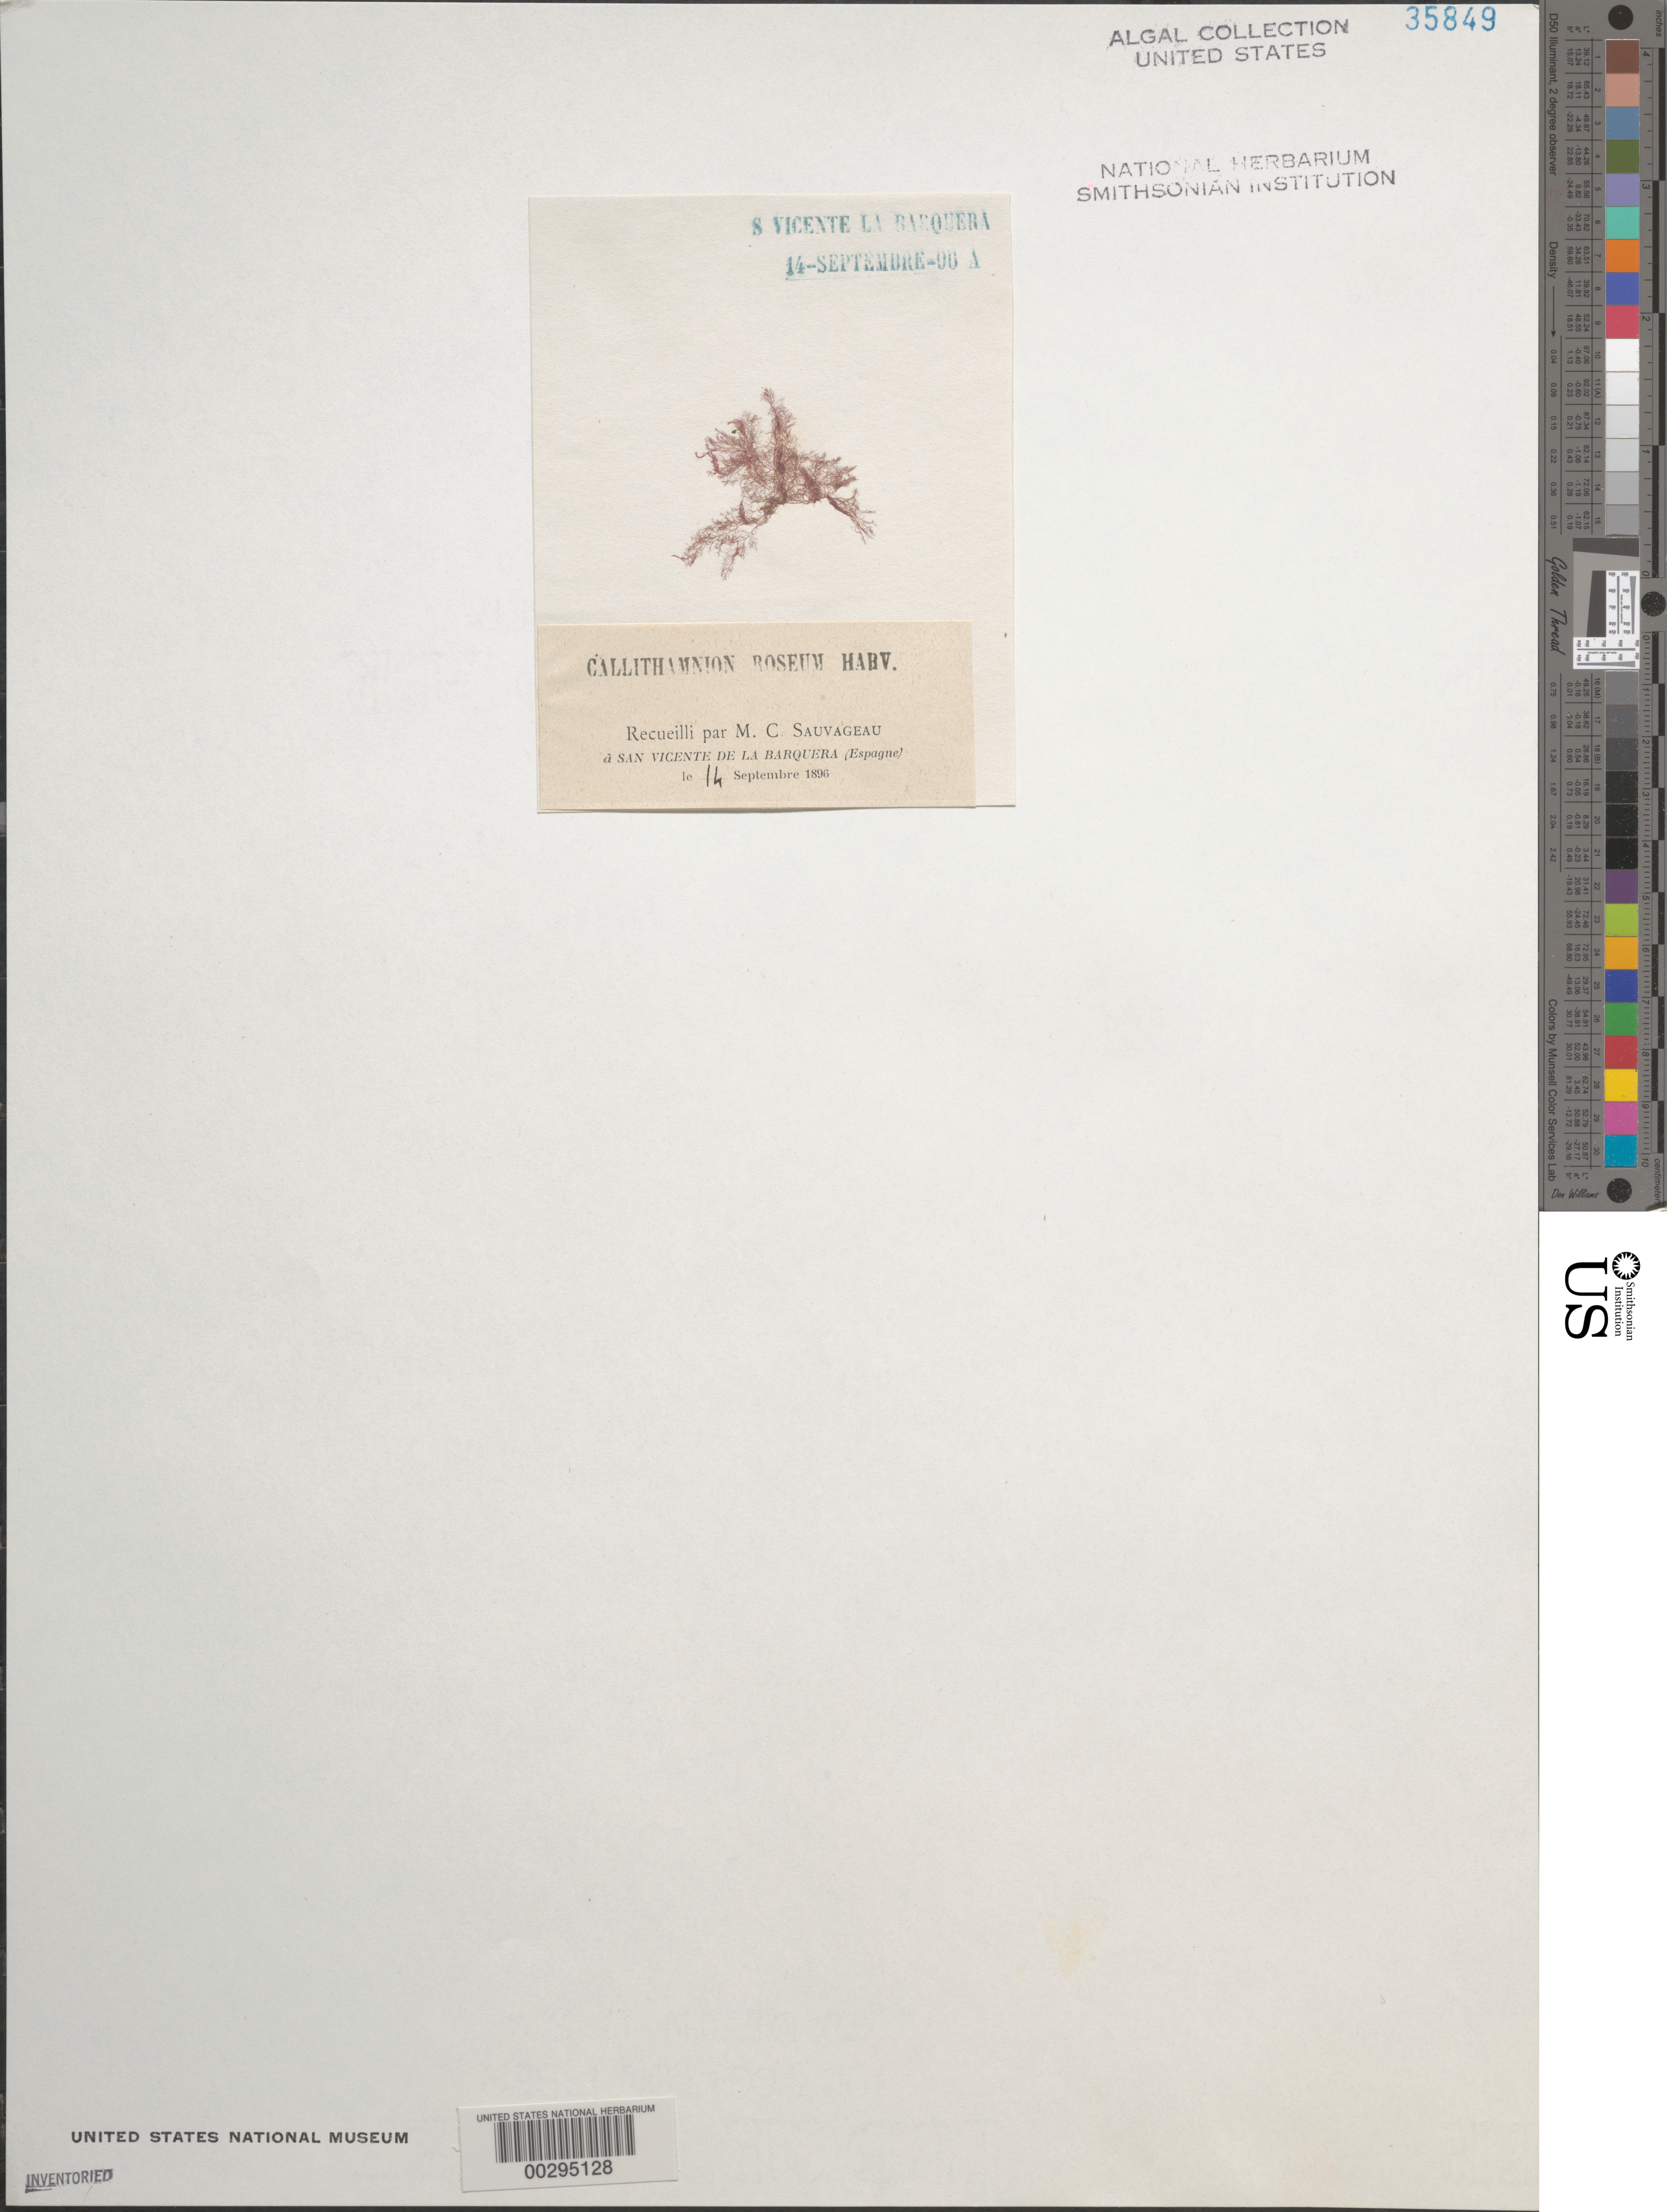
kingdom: Plantae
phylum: Rhodophyta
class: Florideophyceae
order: Ceramiales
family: Callithamniaceae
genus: Gaillona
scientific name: Gaillona rosea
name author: (Roth) A. Athanasiadis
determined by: Algae name updating Project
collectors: C. F. Sauvageau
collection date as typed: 14 Sep 1896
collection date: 1896-09-14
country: Spain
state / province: Cantabria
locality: San vicente de la barquera. Santander.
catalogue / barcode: US 35849